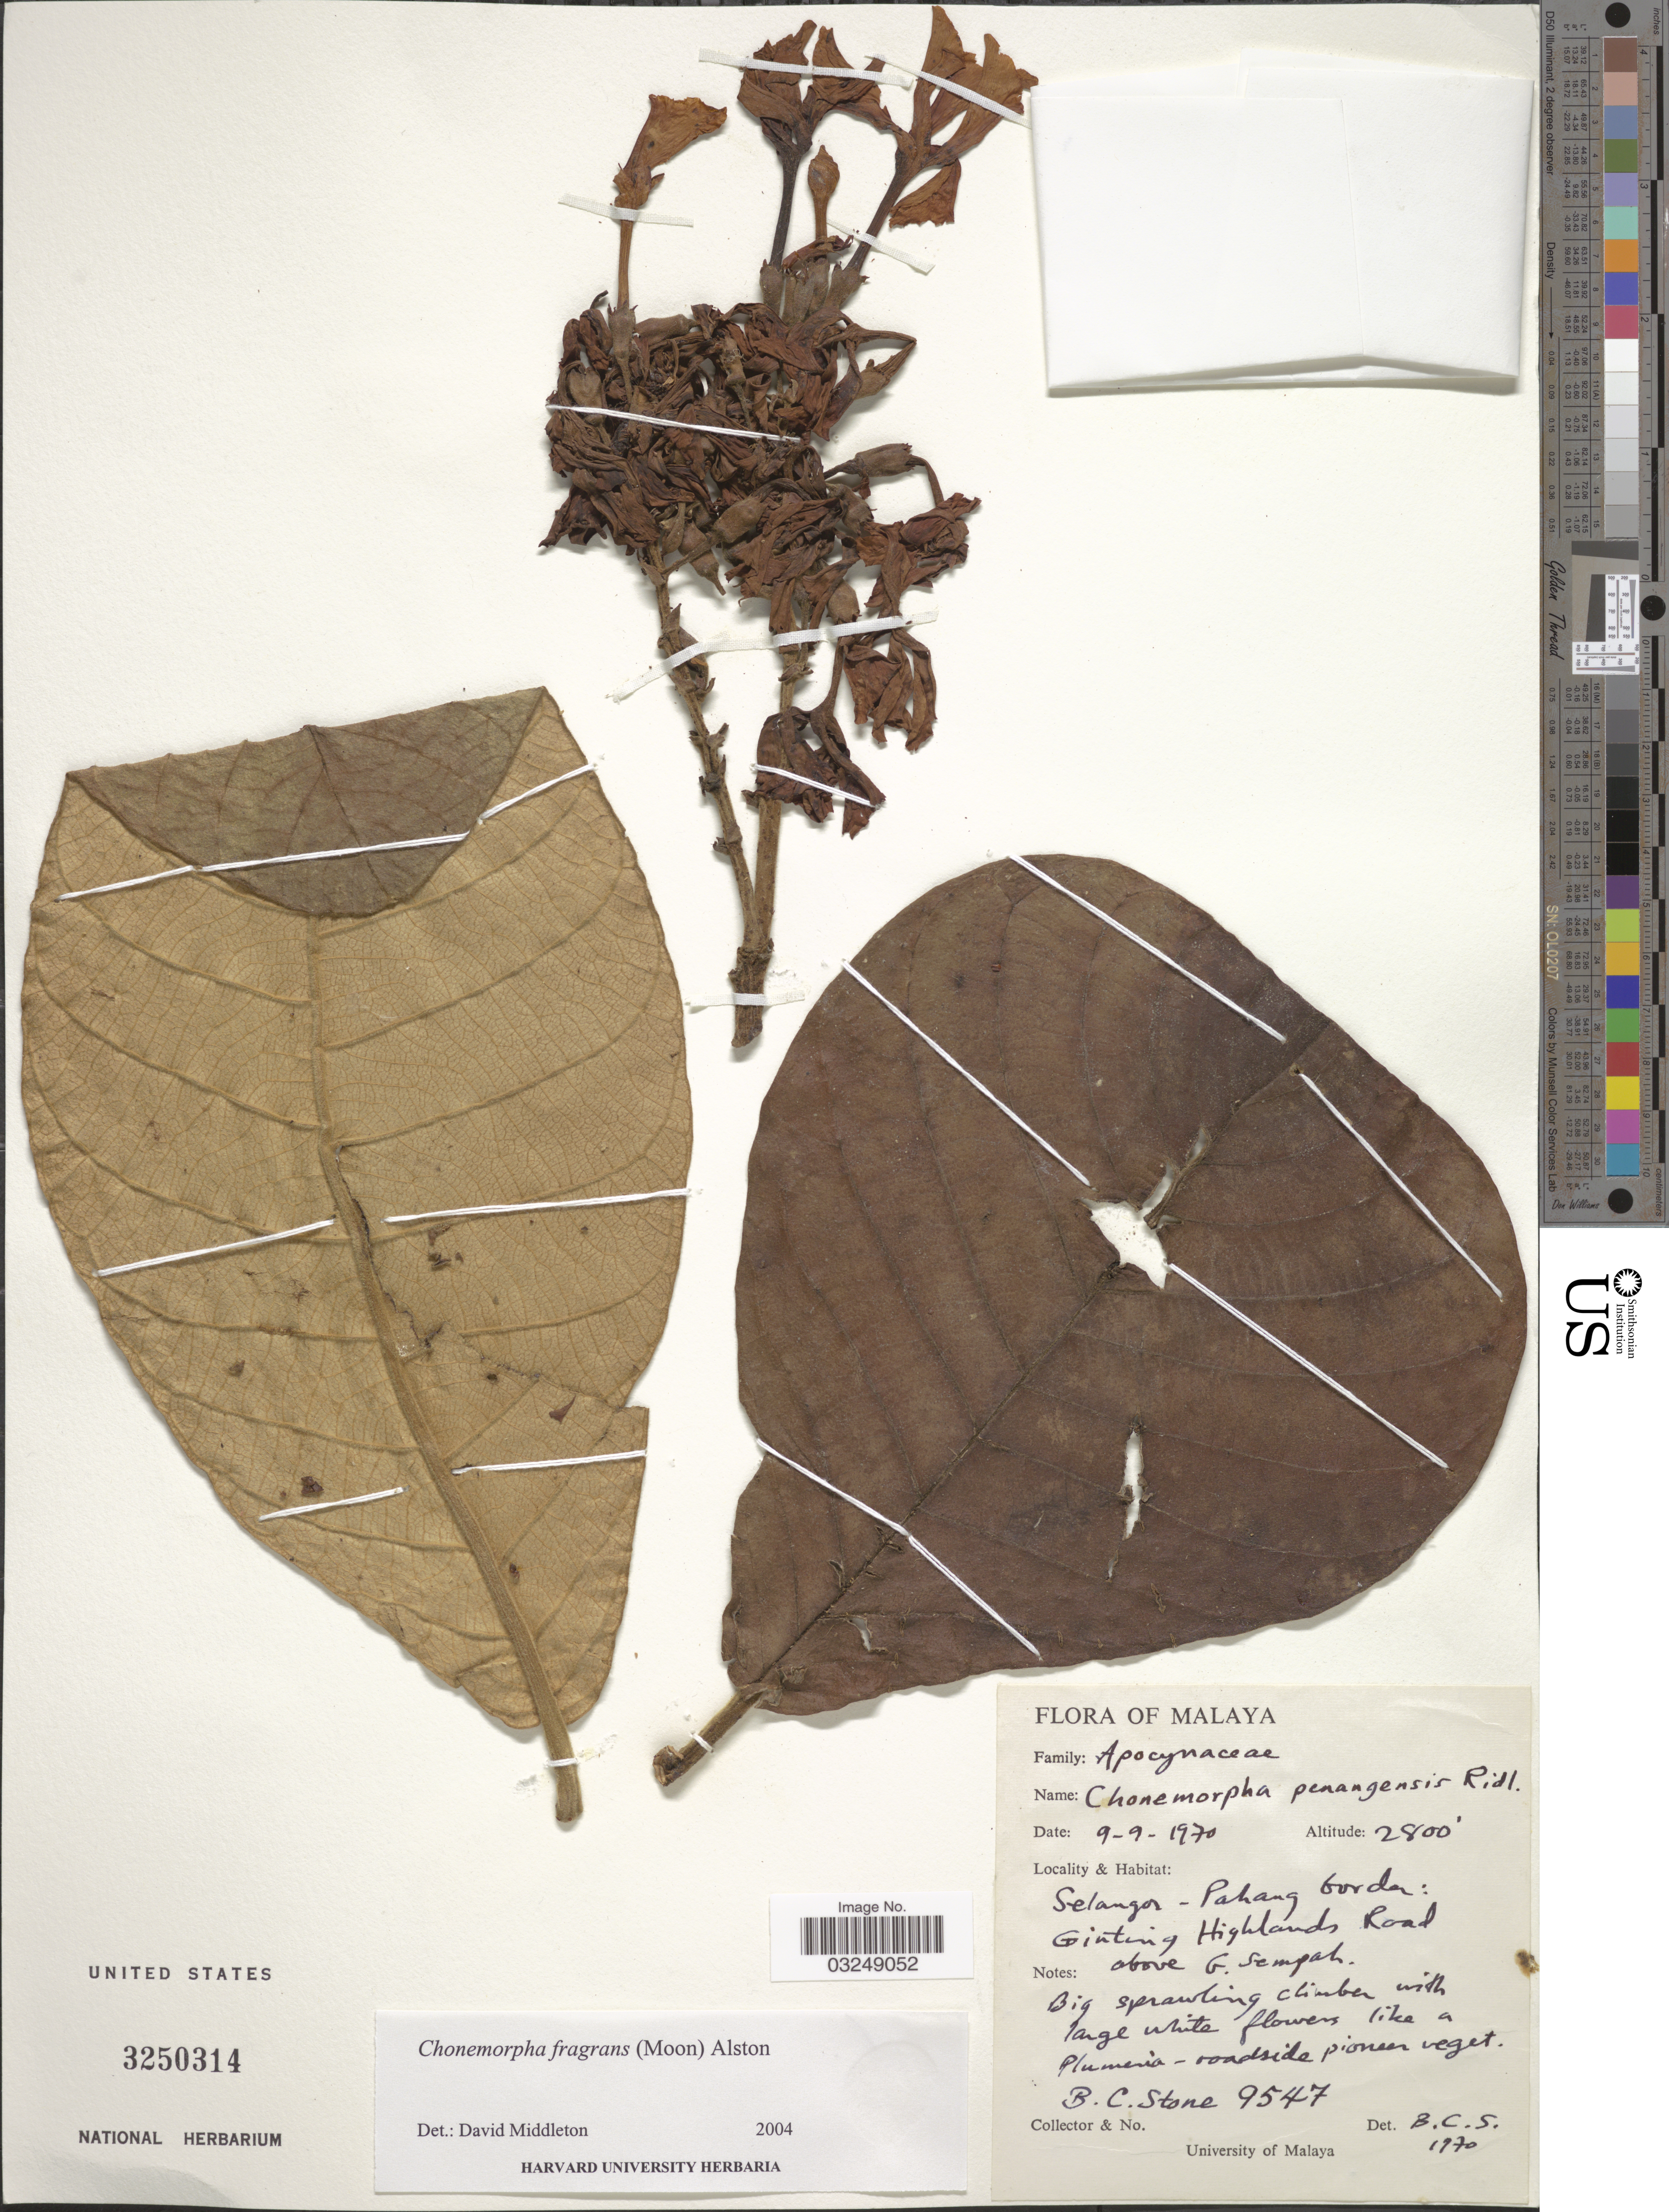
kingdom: Plantae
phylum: Tracheophyta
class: Magnoliopsida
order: Gentianales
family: Apocynaceae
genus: Chonemorpha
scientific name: Chonemorpha fragrans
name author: (K.H. Moon) Alston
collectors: B. C. Stone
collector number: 9547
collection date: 1970-09-09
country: Malaysia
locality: Malaya. Selangor- Pahang border: Ginting Highlands Road above G. Sempah. [interpreted]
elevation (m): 853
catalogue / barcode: US 3250314